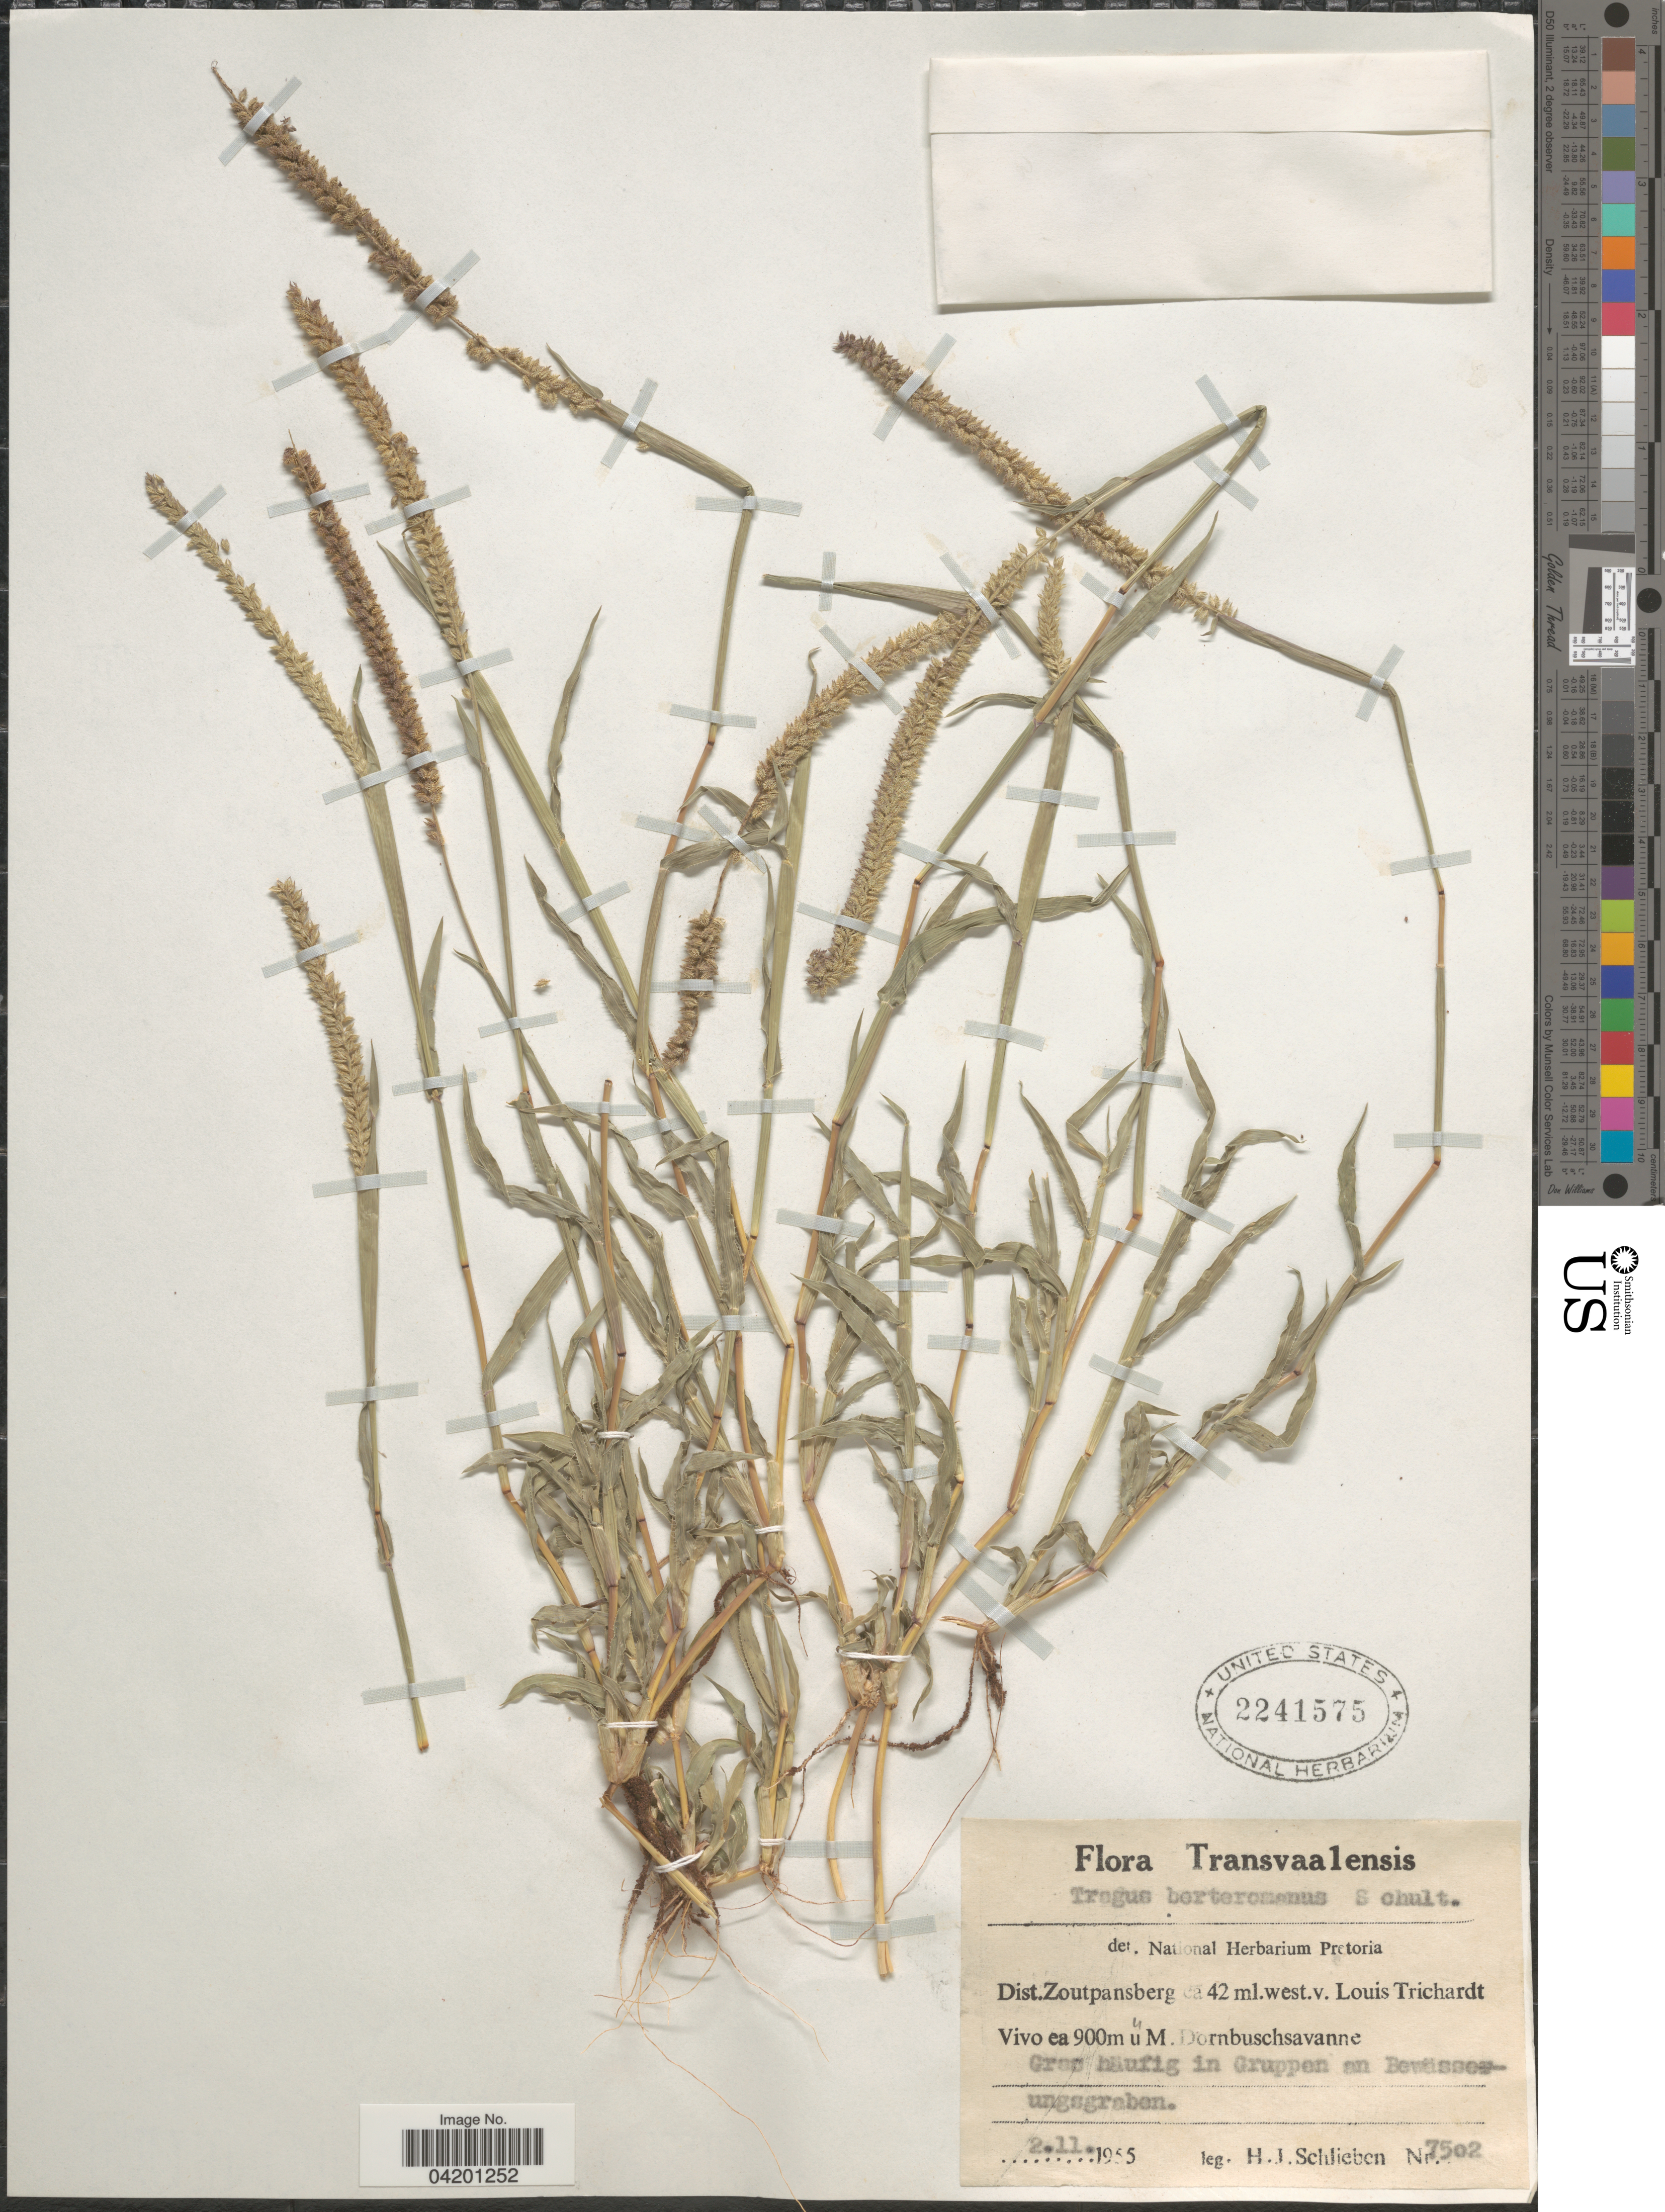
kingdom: Plantae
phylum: Tracheophyta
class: Liliopsida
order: Poales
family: Poaceae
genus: Tragus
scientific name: Tragus berteronianus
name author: Schult.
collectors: H. J. Schlieben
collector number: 7502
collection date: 1955-11-02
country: South Africa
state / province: Limpopo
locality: Transvaalensis. Dist. Zoutpansberg ca 42 ml. west v. Louis Trichardt.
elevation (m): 900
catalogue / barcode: US 2241575